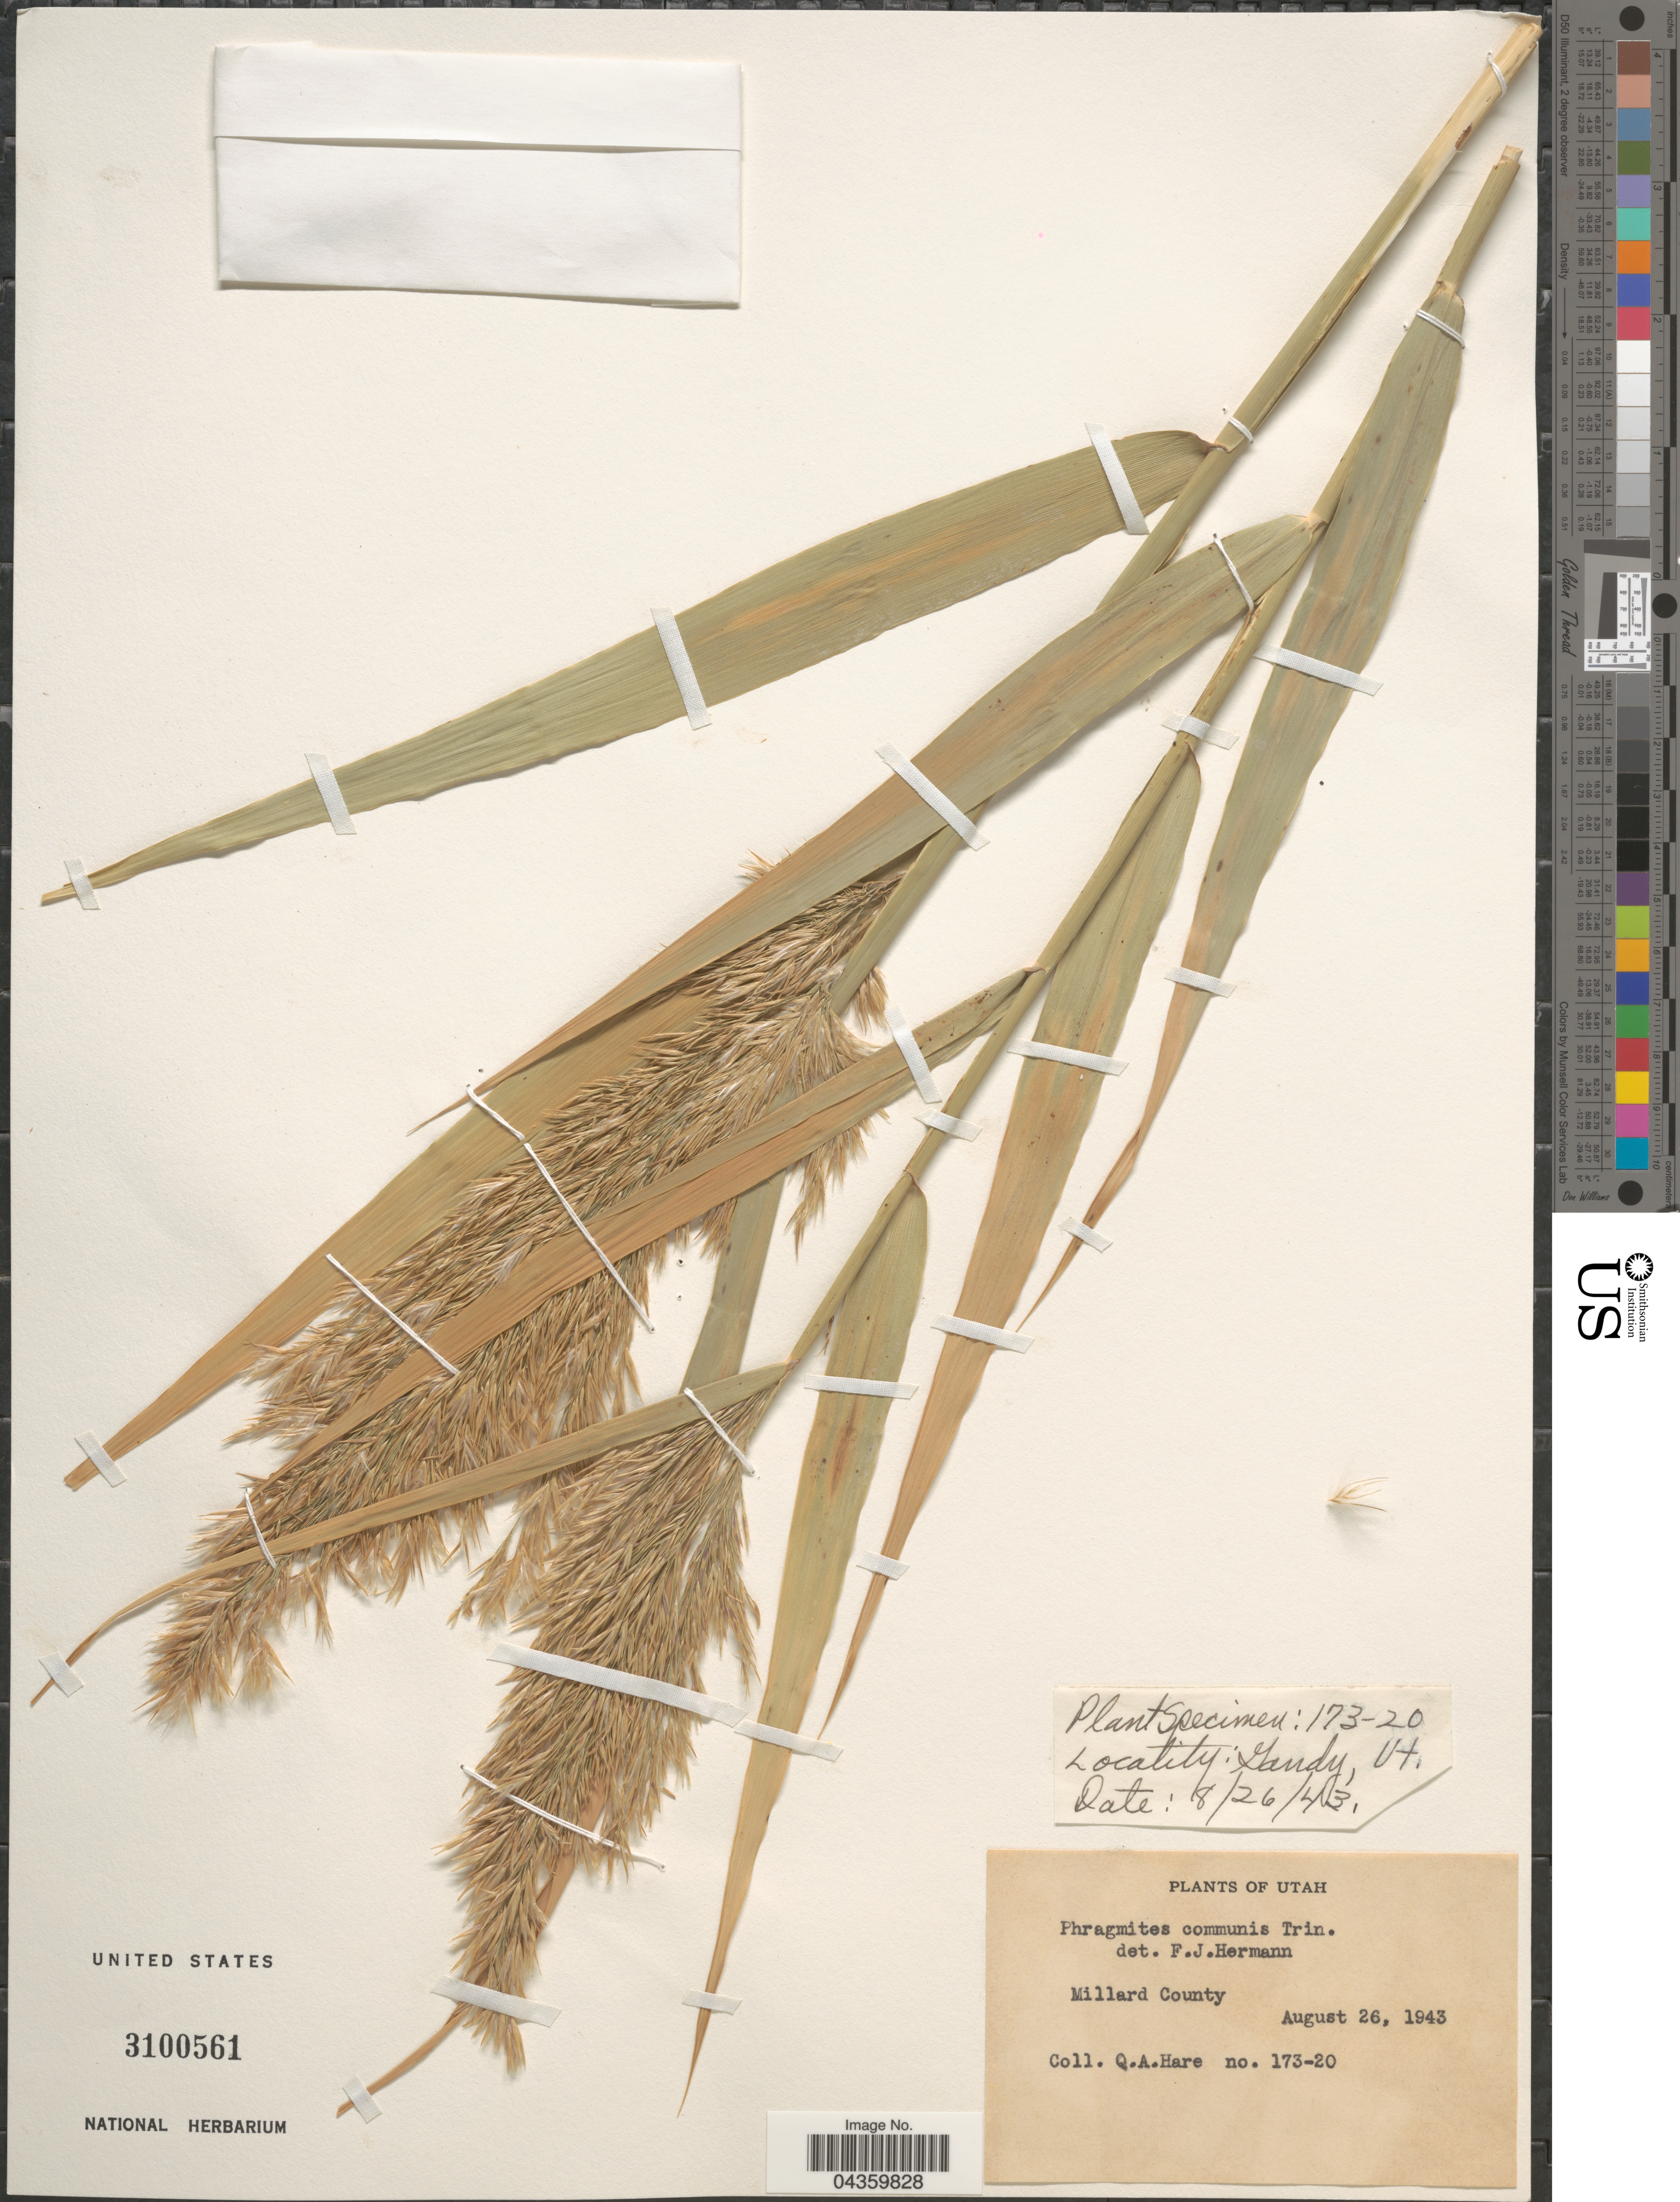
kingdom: Plantae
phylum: Tracheophyta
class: Liliopsida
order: Poales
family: Poaceae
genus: Phragmites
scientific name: Phragmites australis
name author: (Cav.) Trin. ex Steud.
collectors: Q. Hare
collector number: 173-20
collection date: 1943-08-26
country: United States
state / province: Utah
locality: Millard County.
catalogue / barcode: US 3100561